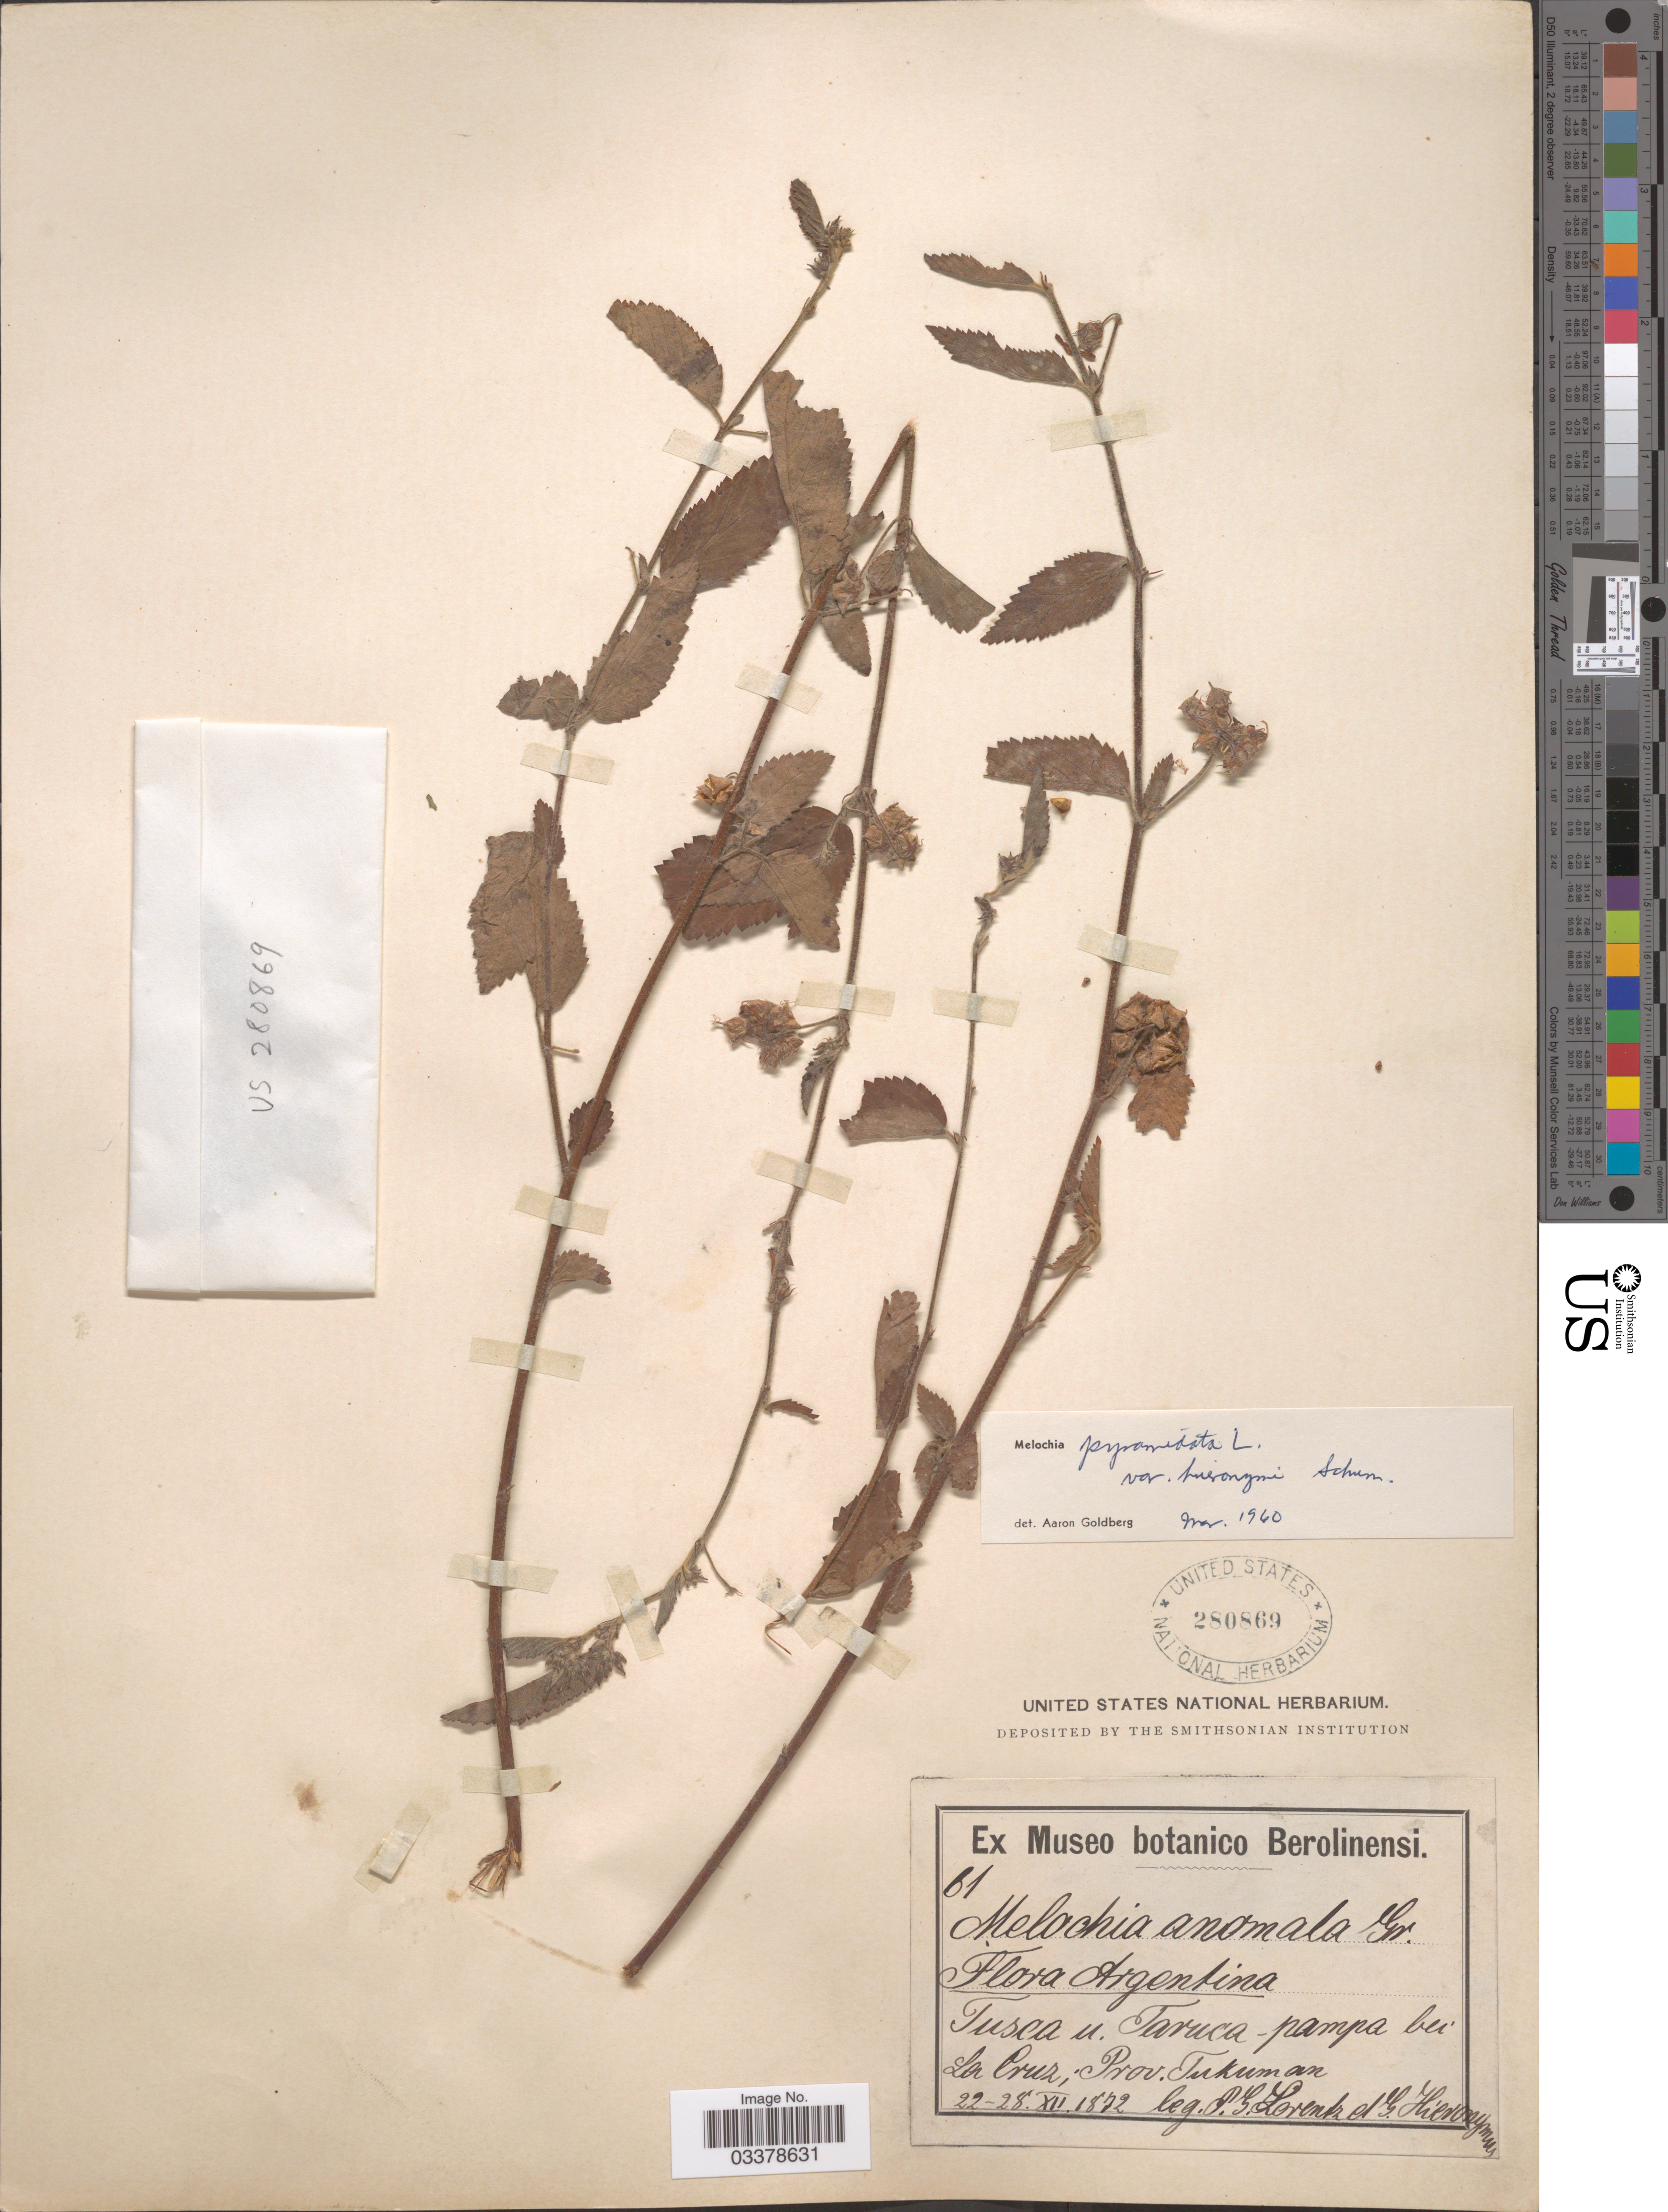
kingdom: Plantae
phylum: Tracheophyta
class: Magnoliopsida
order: Malvales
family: Malvaceae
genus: Melochia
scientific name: Melochia pyramidata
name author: L.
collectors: P. G. Lorentz & G. H. Hieronymus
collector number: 61*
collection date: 1872-12-22/1872-12-28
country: Argentina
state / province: Tucuman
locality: Tusca u. Taruca - pampa bei La Cruz; Prov. Tukuman.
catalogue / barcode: US 280869